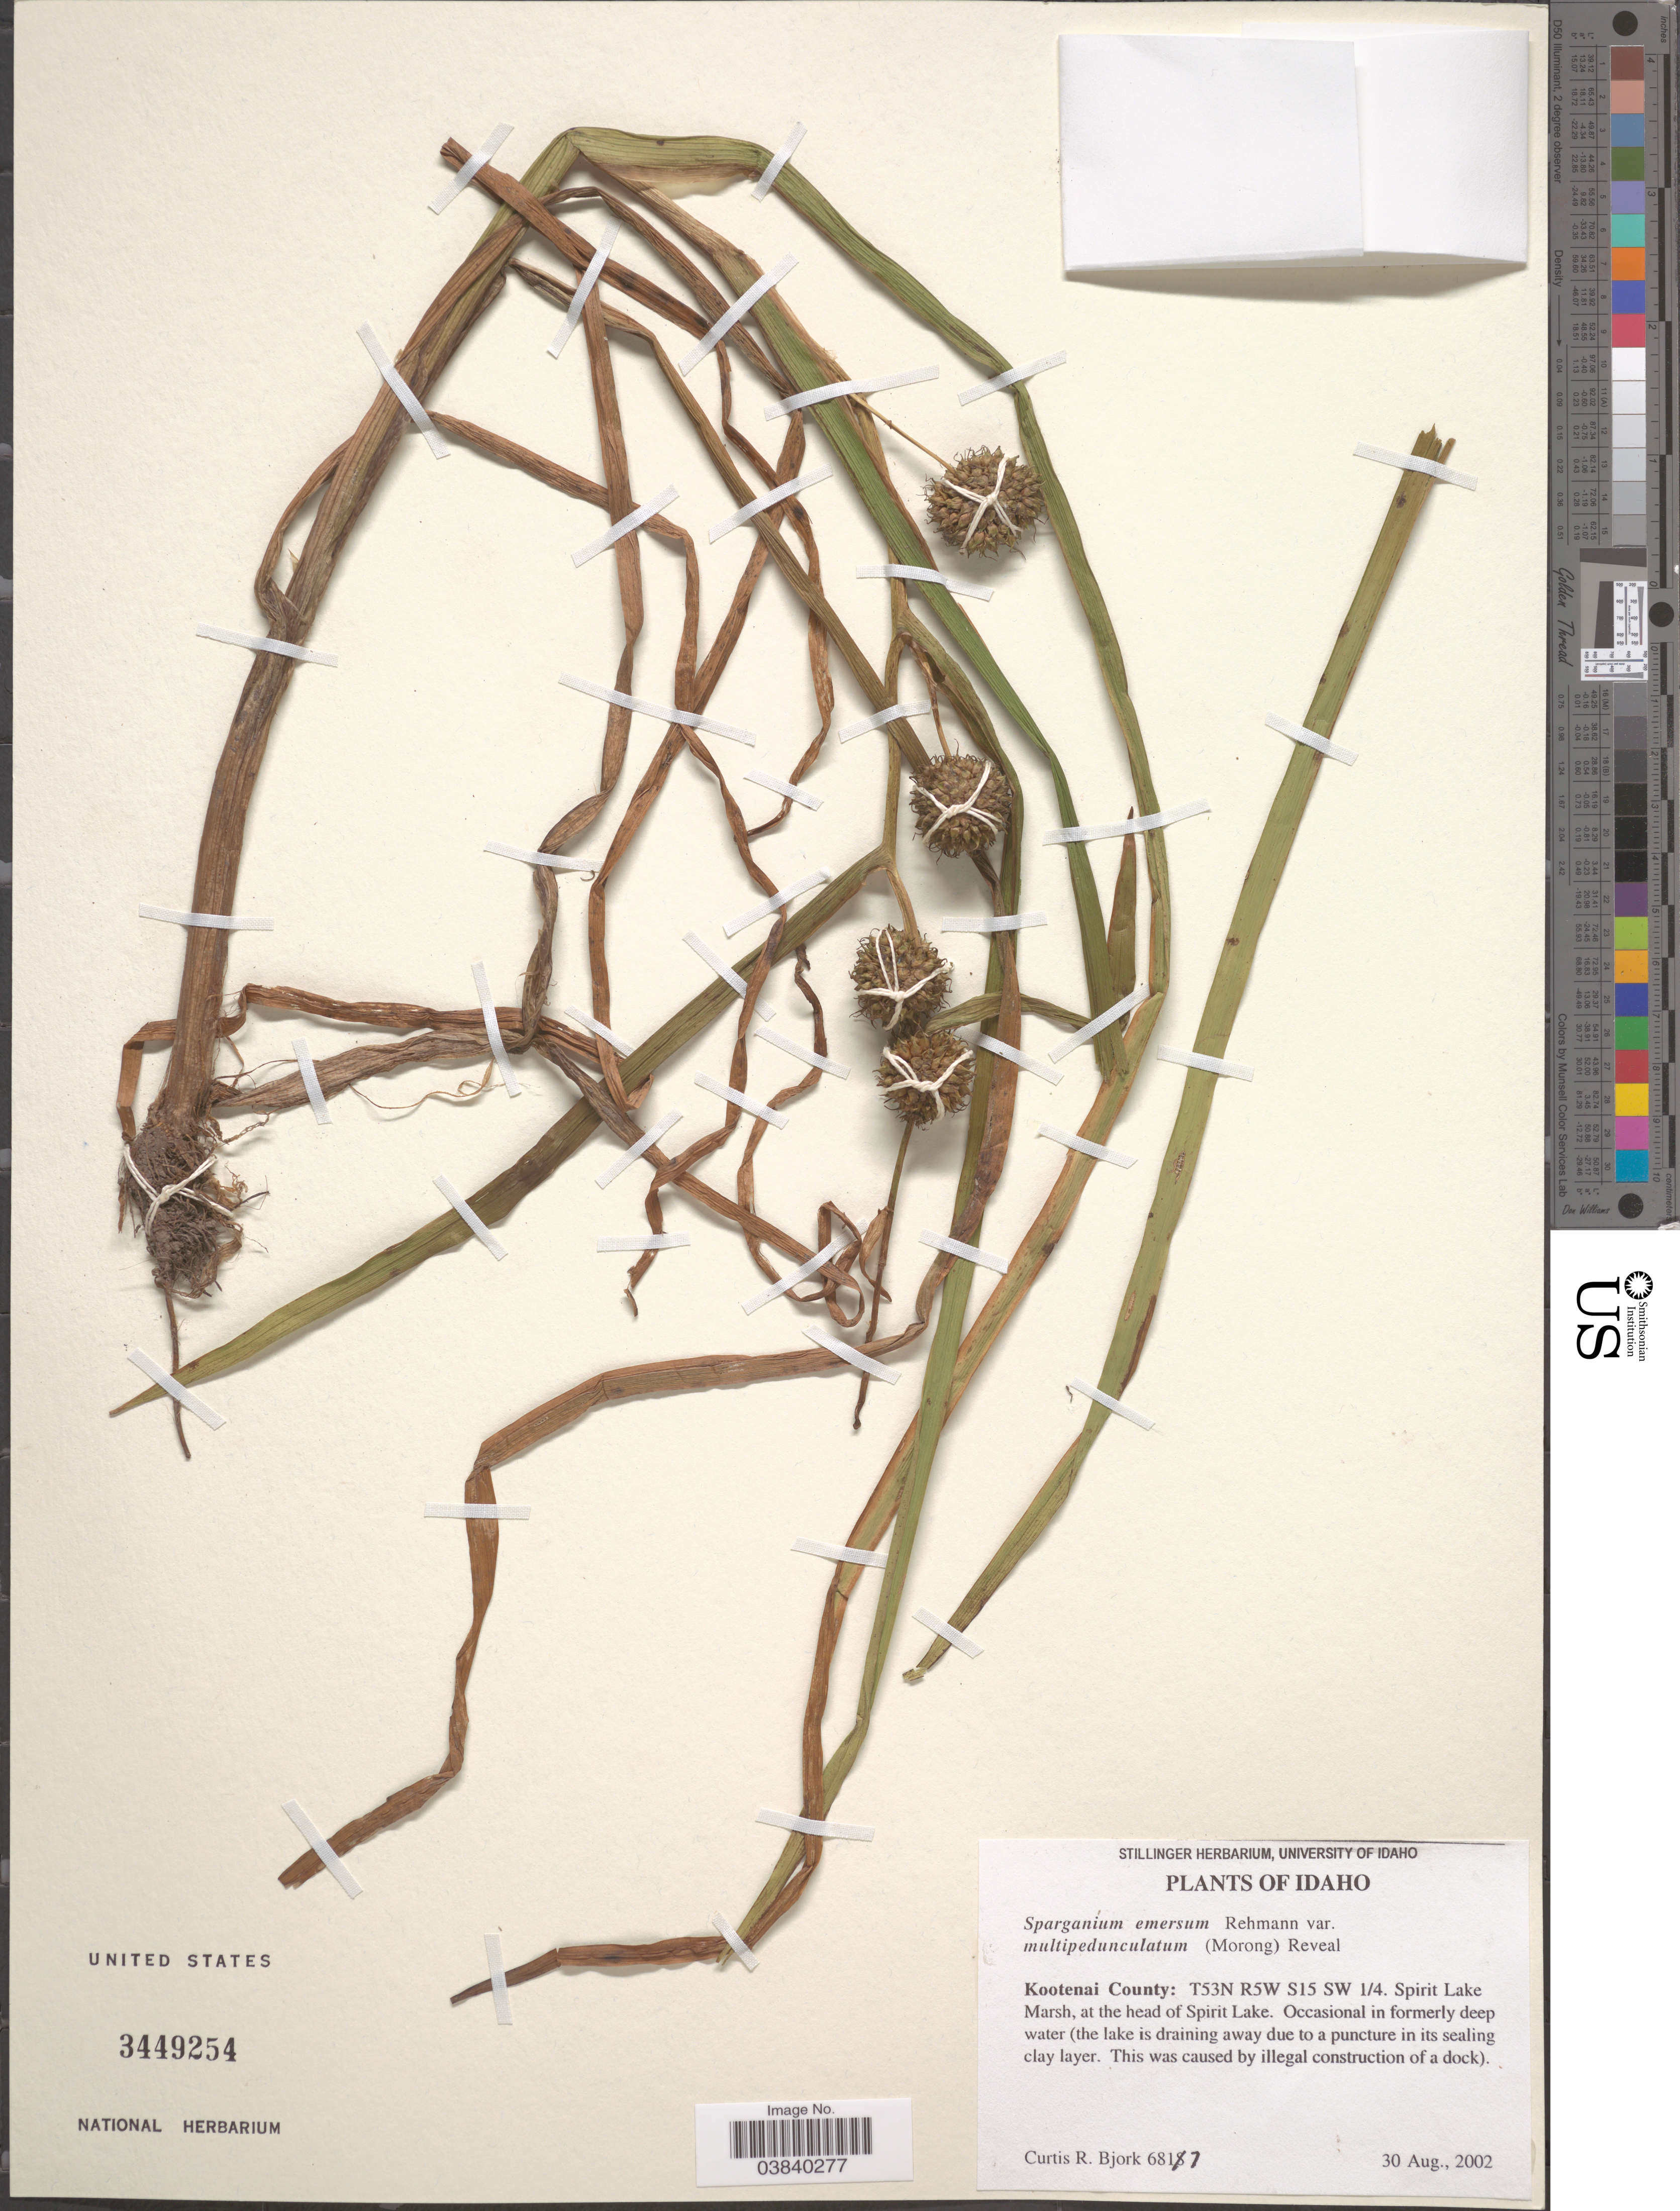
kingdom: Plantae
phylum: Tracheophyta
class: Liliopsida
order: Poales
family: Typhaceae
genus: Sparganium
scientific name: Sparganium emersum var. multipedunculatum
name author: (Morong) Reveal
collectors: C. Bjork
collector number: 6817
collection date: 2002-08-30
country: United States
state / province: Idaho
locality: Kootenai County: T53N R5W S15 SW ¼. Spirit Lake Marsh, at the head of Spirit Lake.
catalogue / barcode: US 3449254